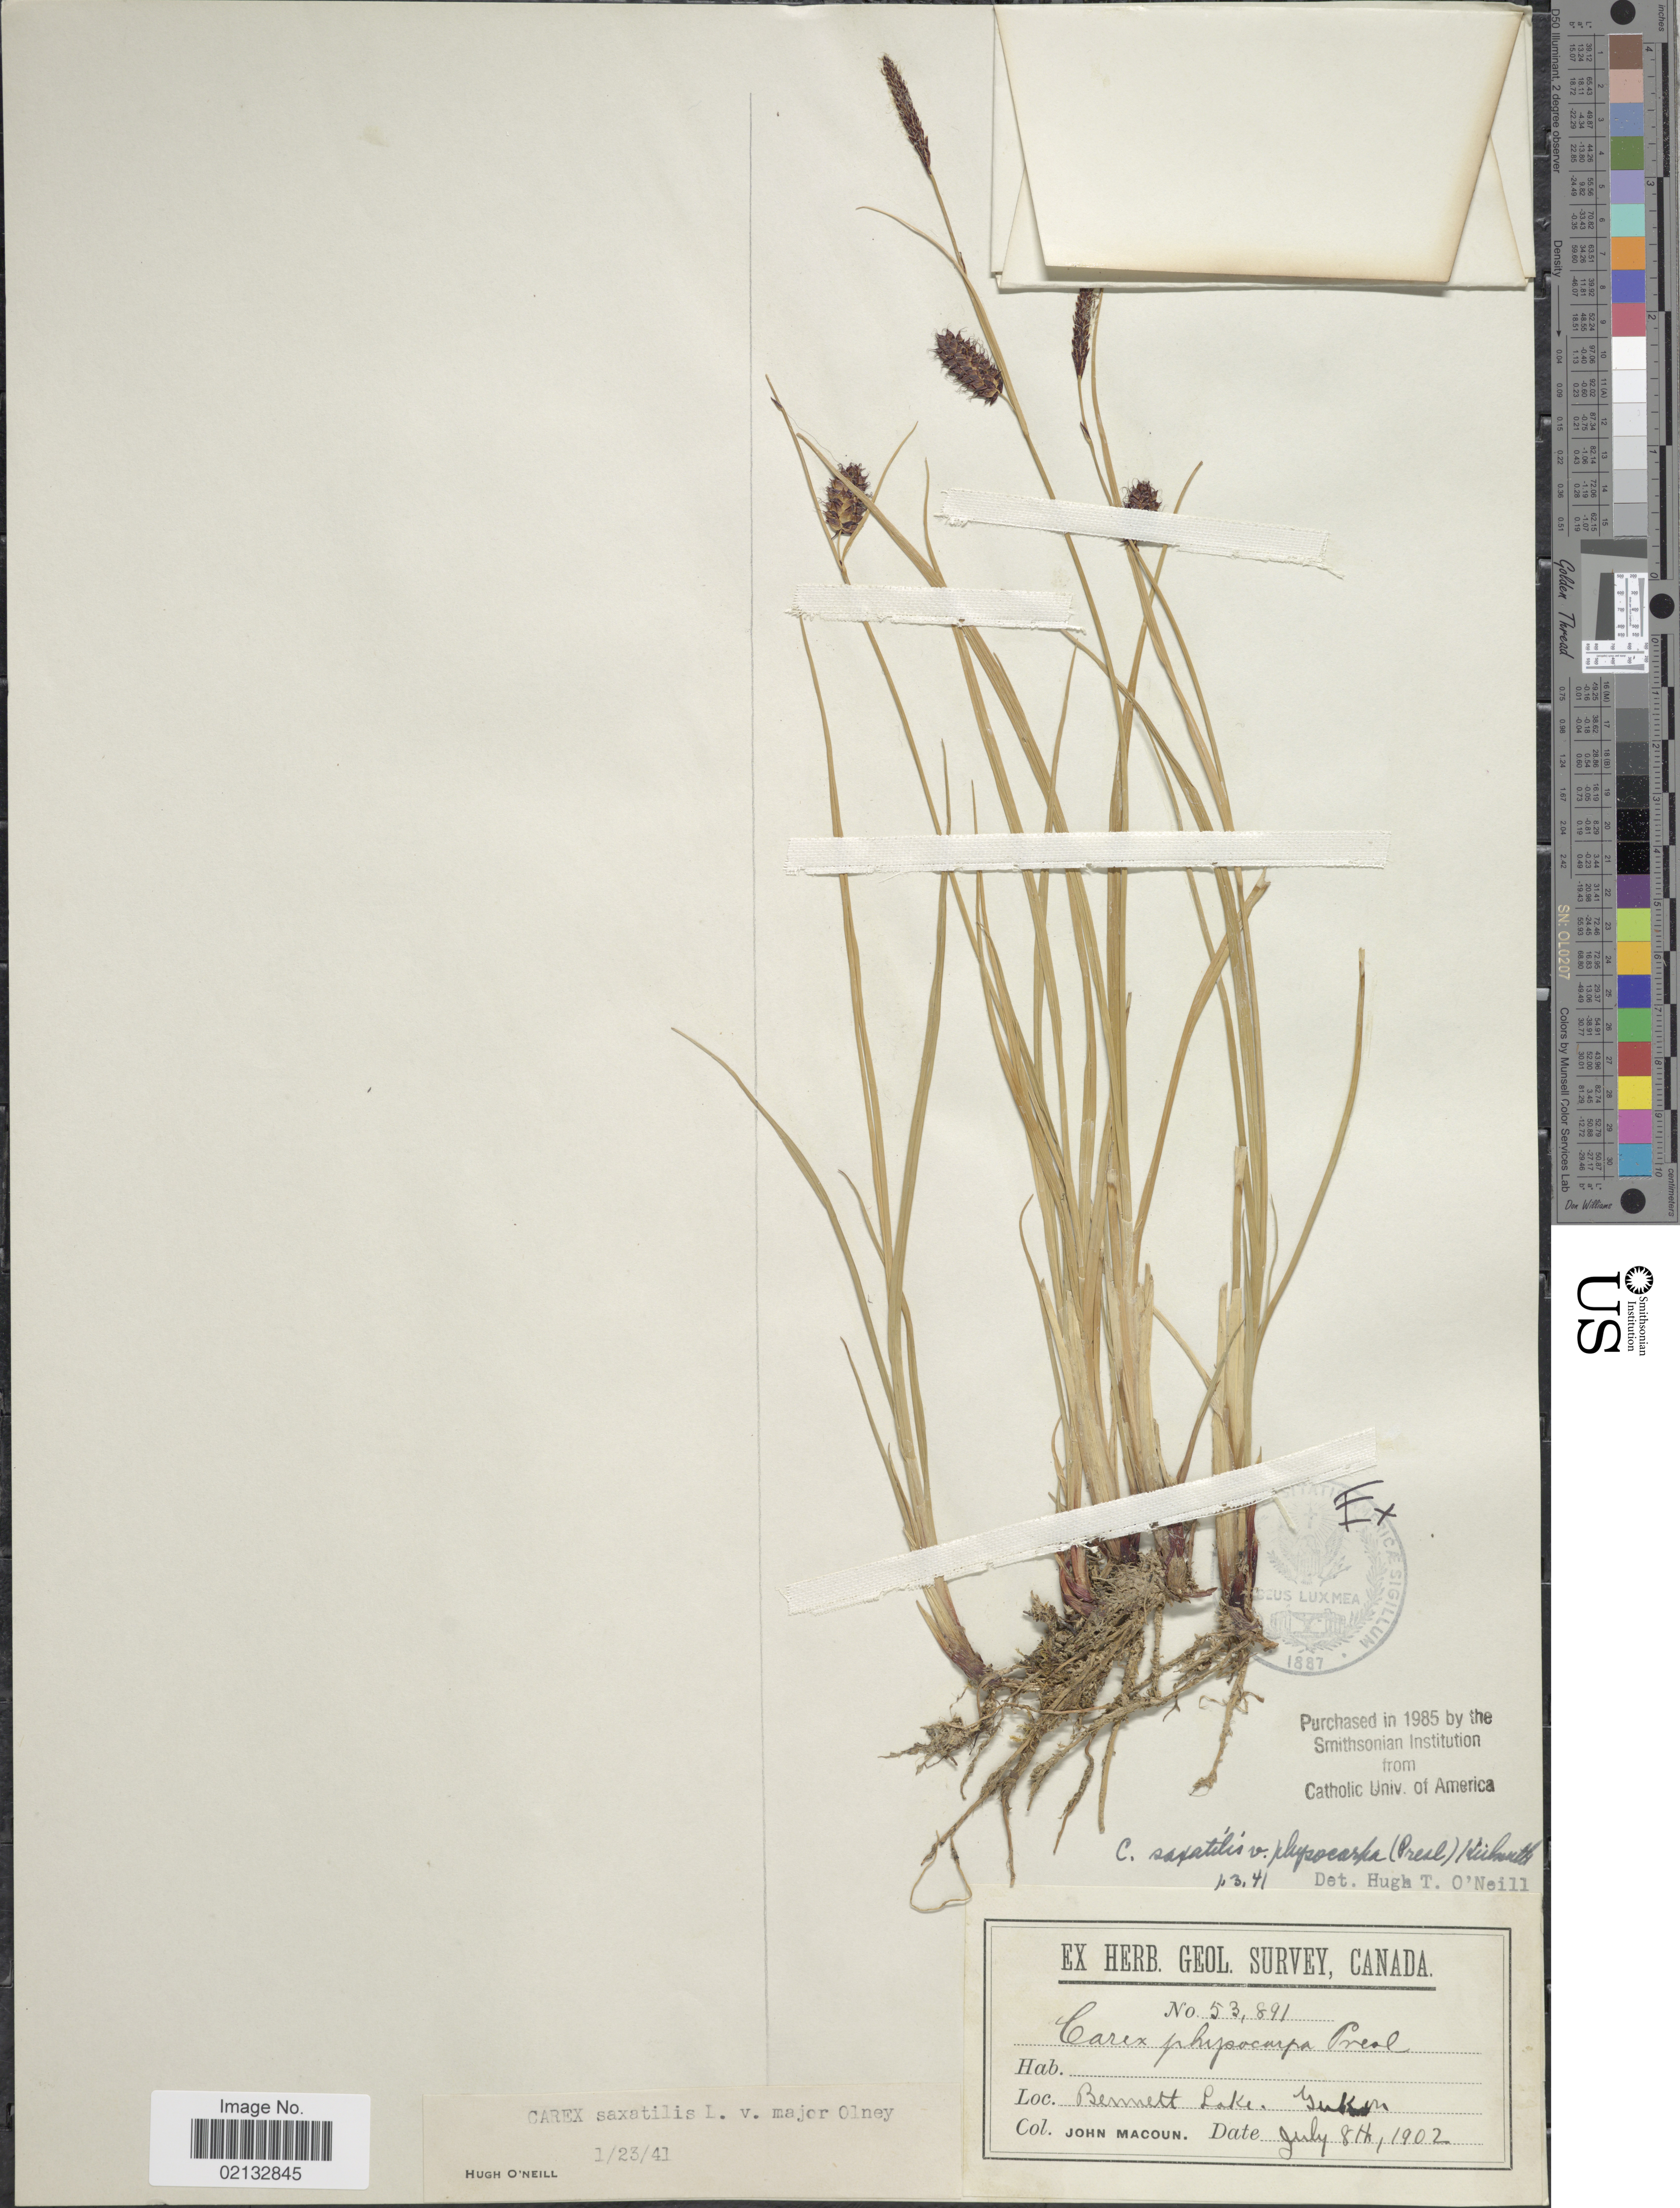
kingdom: Plantae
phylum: Tracheophyta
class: Liliopsida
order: Poales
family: Cyperaceae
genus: Carex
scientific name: Carex saxatilis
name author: L.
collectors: J. Macoun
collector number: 53891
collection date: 1902-07-08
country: Canada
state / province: Yukon Territory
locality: Bennett Lake. Yukon